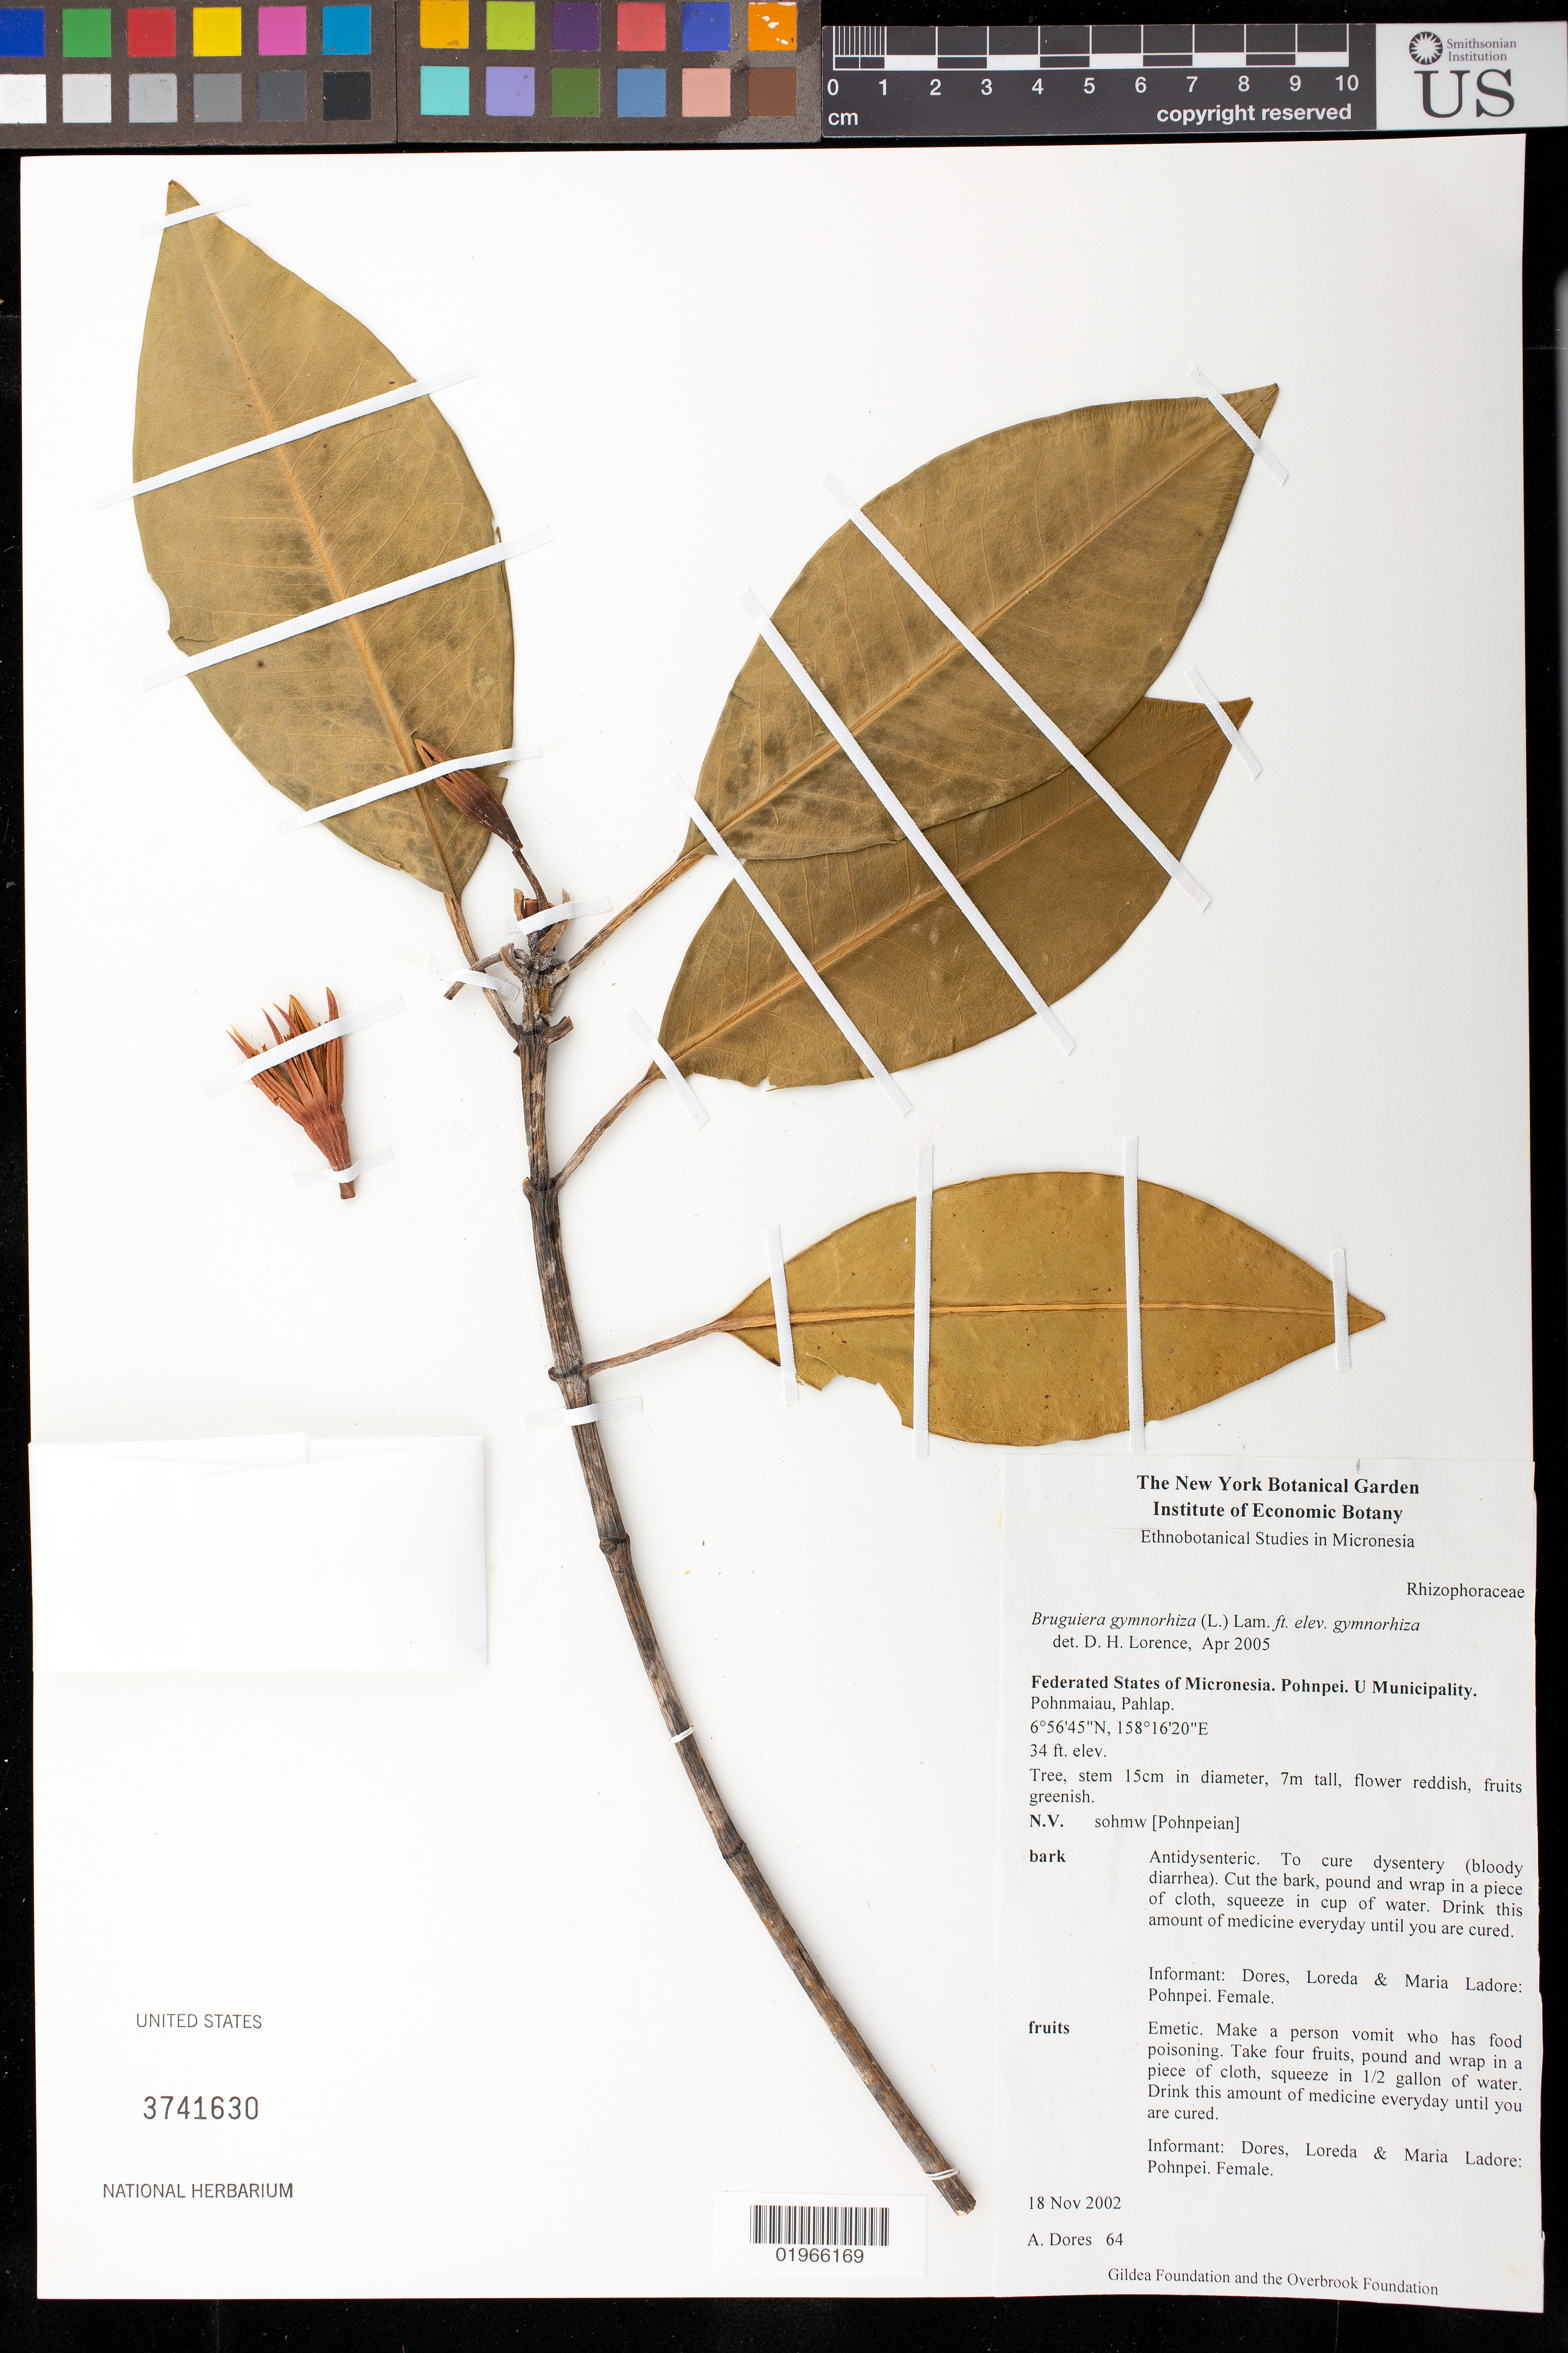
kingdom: Plantae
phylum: Tracheophyta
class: Magnoliopsida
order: Malpighiales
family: Rhizophoraceae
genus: Bruguiera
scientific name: Bruguiera gymnorhiza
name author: (L.) Savigny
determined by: Lorence, David H., (PTBG), National Tropical Botanical Garden (UNITED STATES)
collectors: A. Dores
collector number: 64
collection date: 2002-11-18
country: Micronesia, Federated States of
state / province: Pohnpei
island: Pohnpei [Ponape]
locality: U Municipality. Pohnmaiau, Pahlap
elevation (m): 10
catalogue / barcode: US 3741630